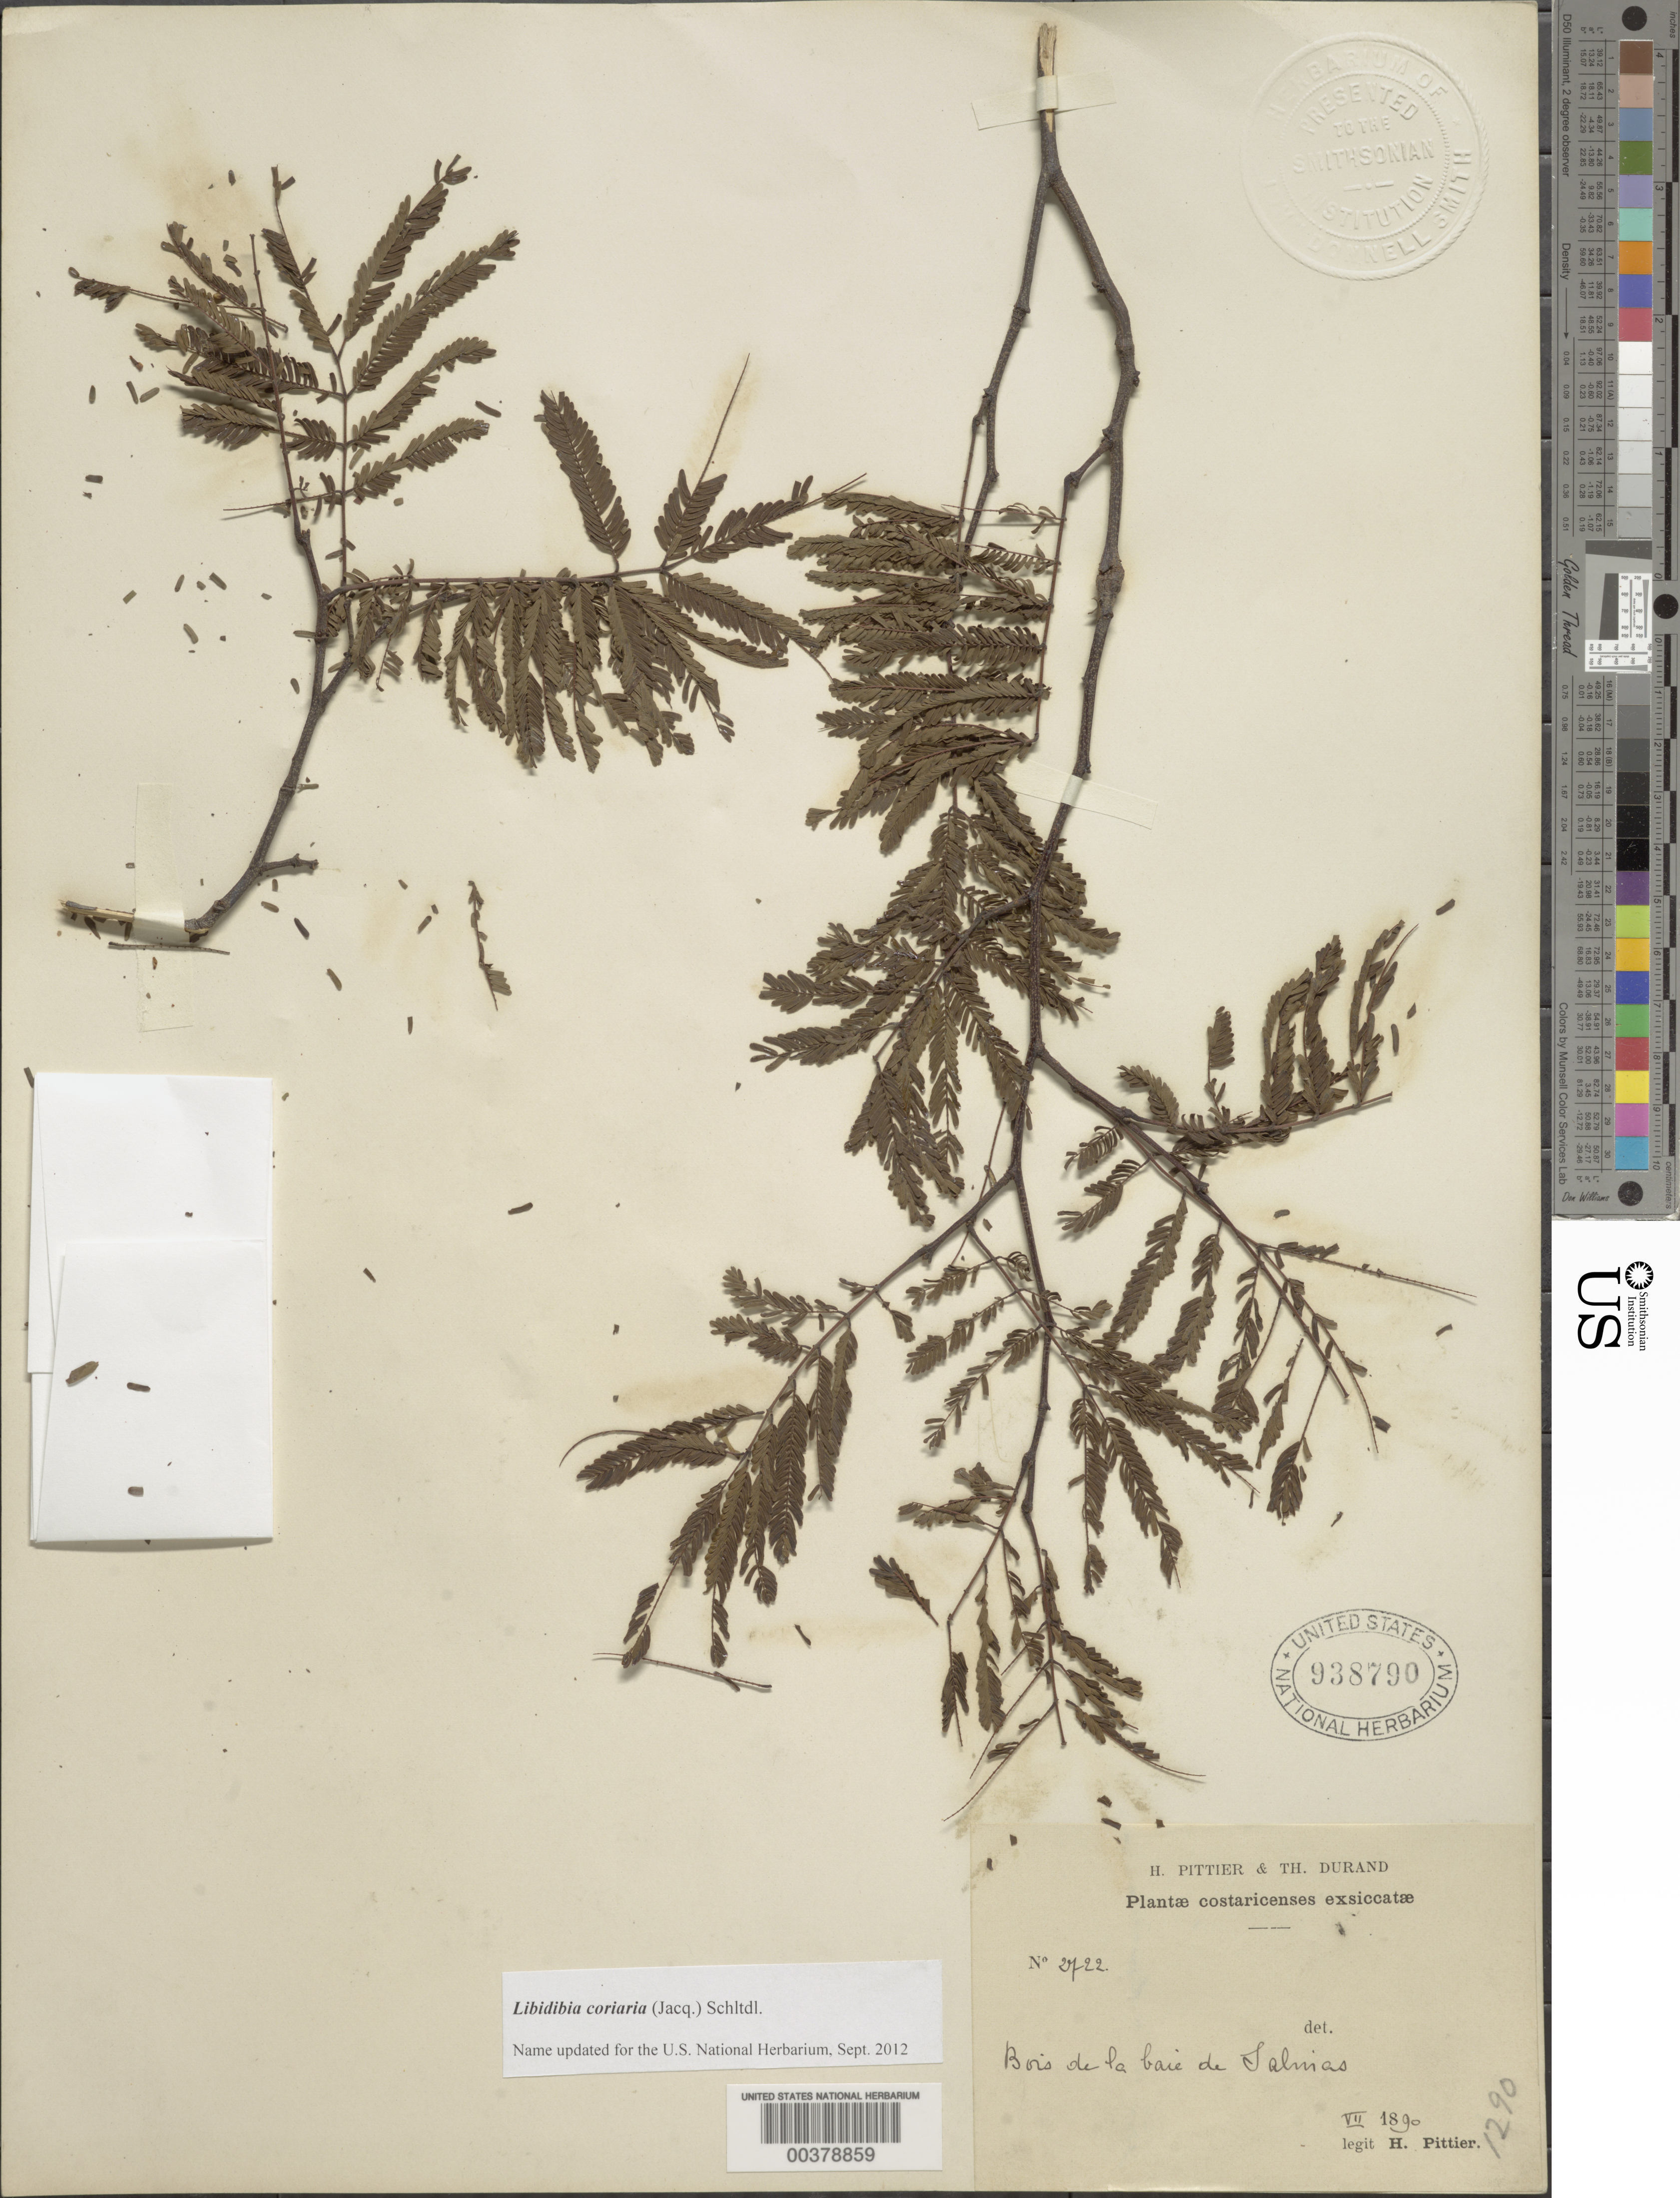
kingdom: Plantae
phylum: Tracheophyta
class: Magnoliopsida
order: Fabales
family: Fabaceae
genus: Libidibia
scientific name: Libidibia coriaria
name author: (Jacq.) Schltdl.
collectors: H. F. Pittier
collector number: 2722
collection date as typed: Jul 1890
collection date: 1890-07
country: Costa Rica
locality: Salinas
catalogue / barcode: US 938790